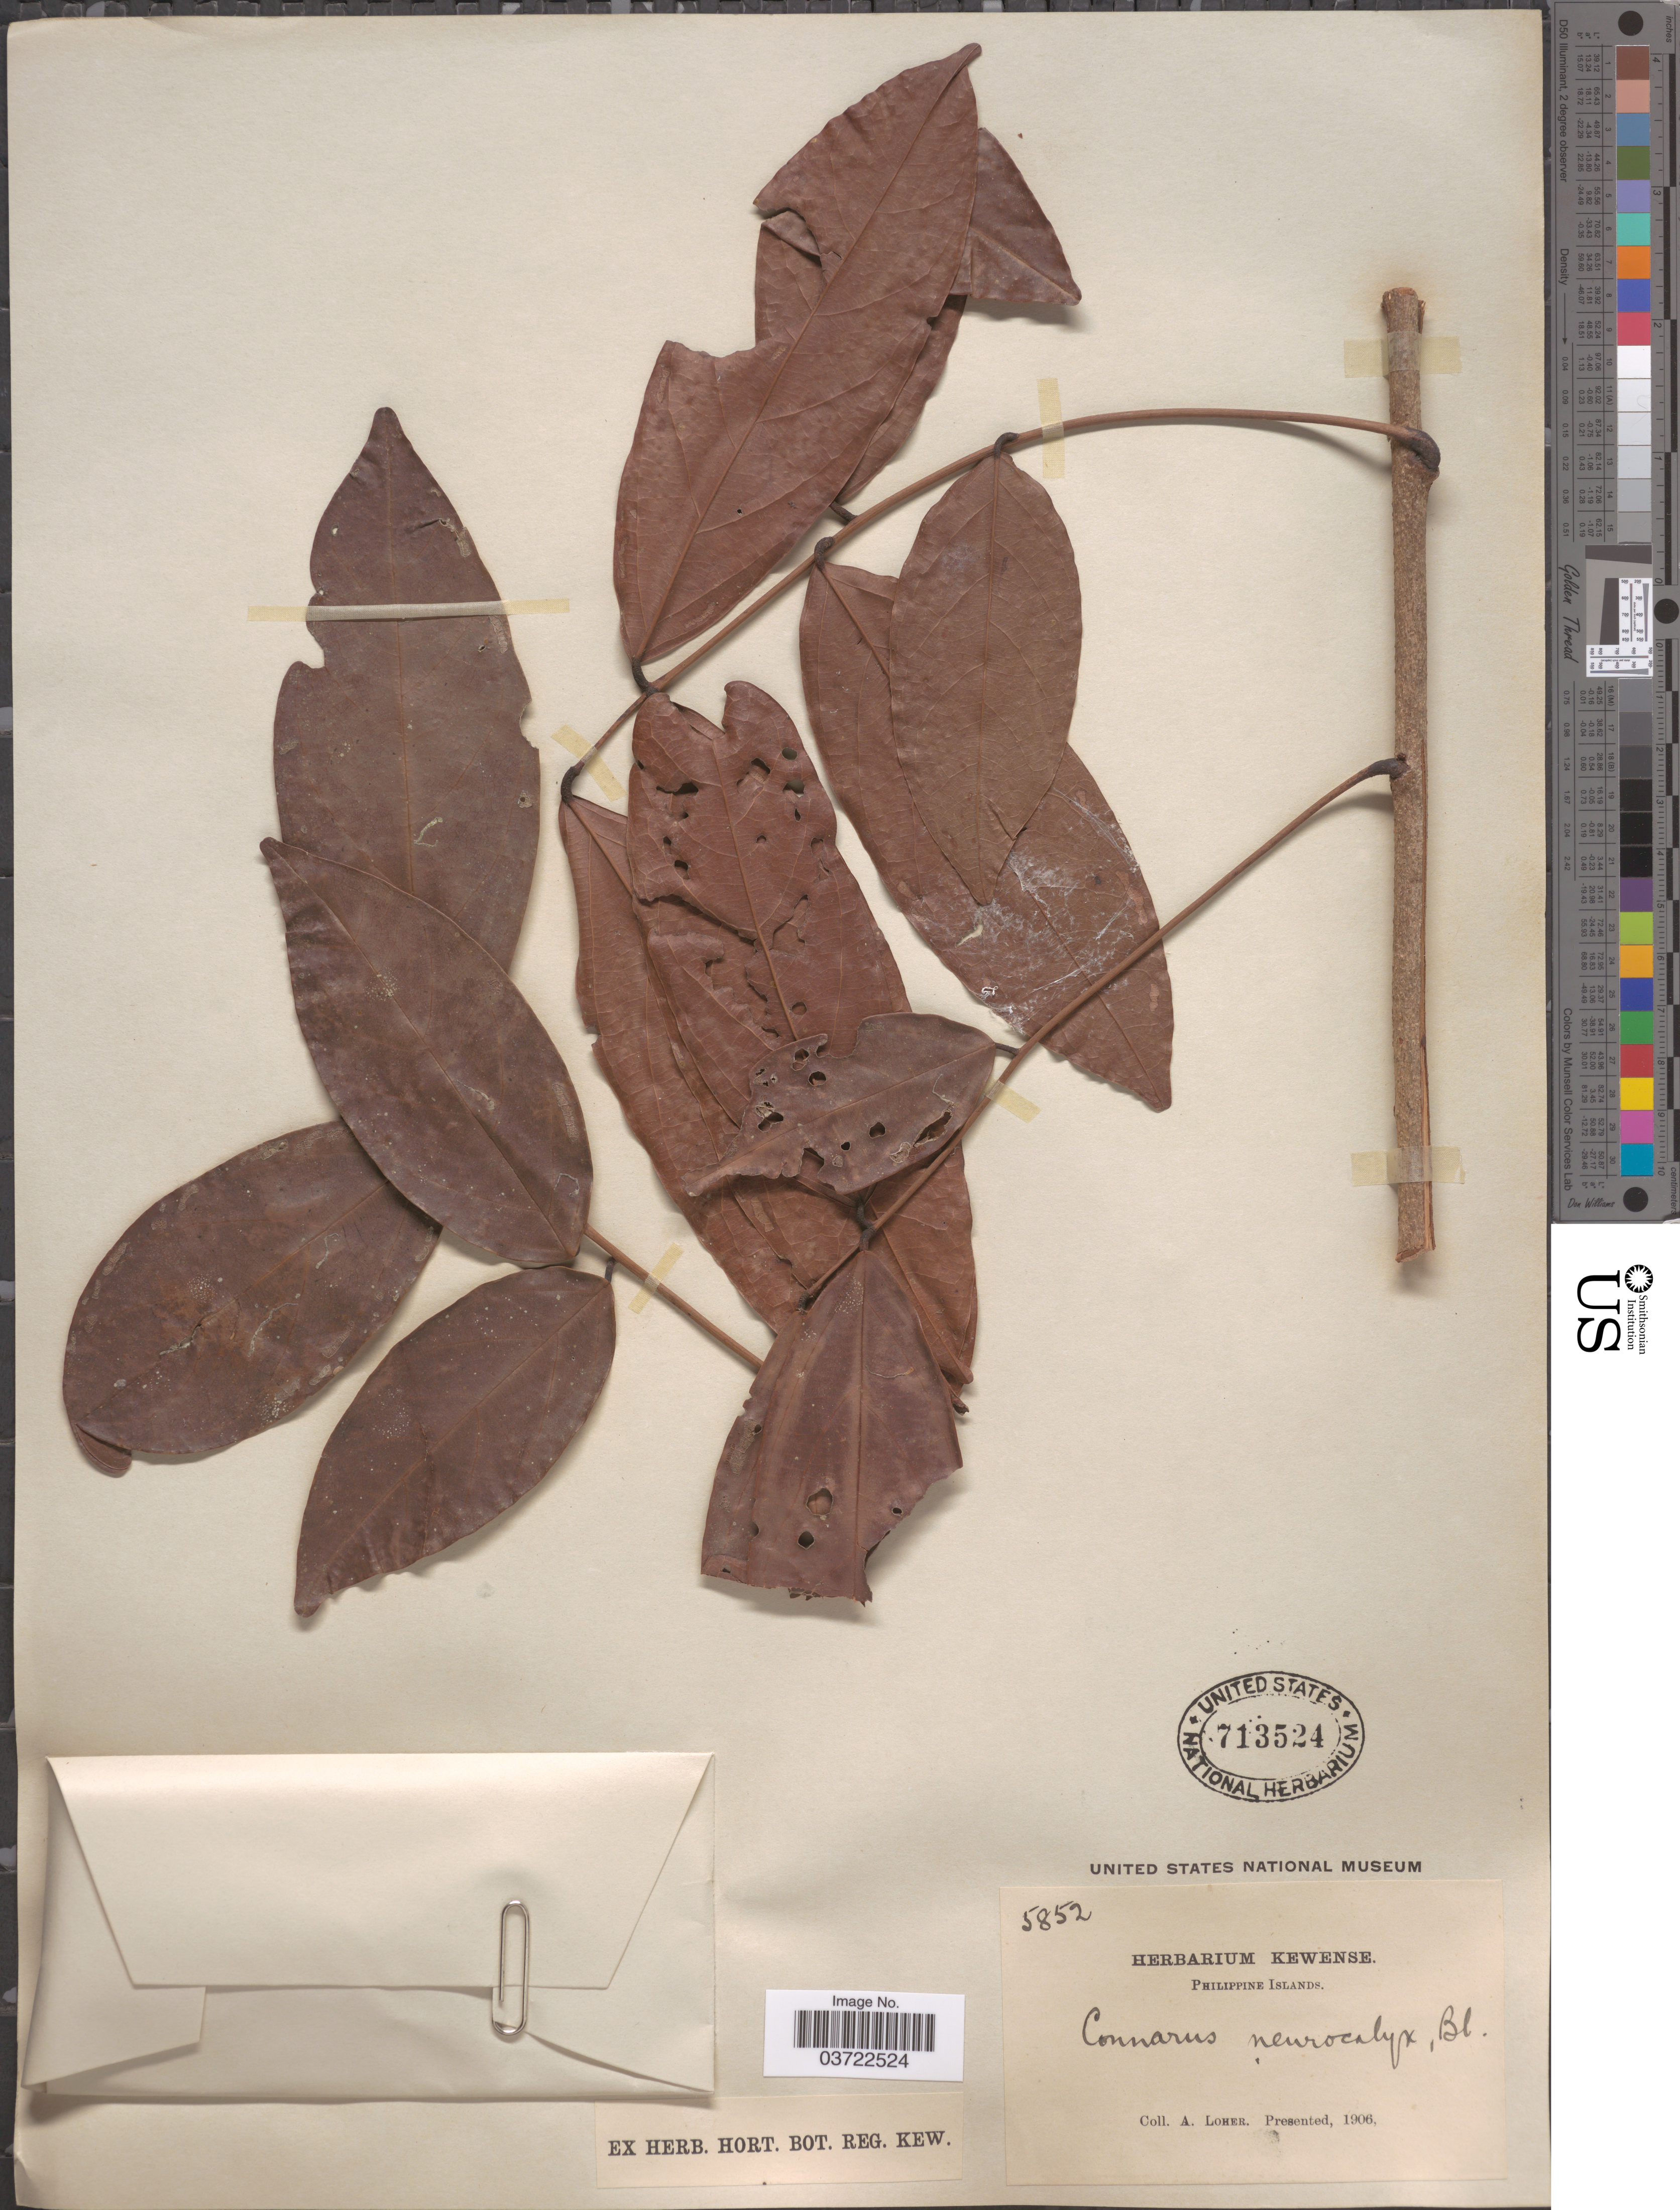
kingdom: Plantae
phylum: Tracheophyta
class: Magnoliopsida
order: Oxalidales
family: Connaraceae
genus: Connarus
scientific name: Connarus neurocalyx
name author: Planch.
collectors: A. Loher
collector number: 5852?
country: Philippines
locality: Philippine Islands.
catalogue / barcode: US 713524